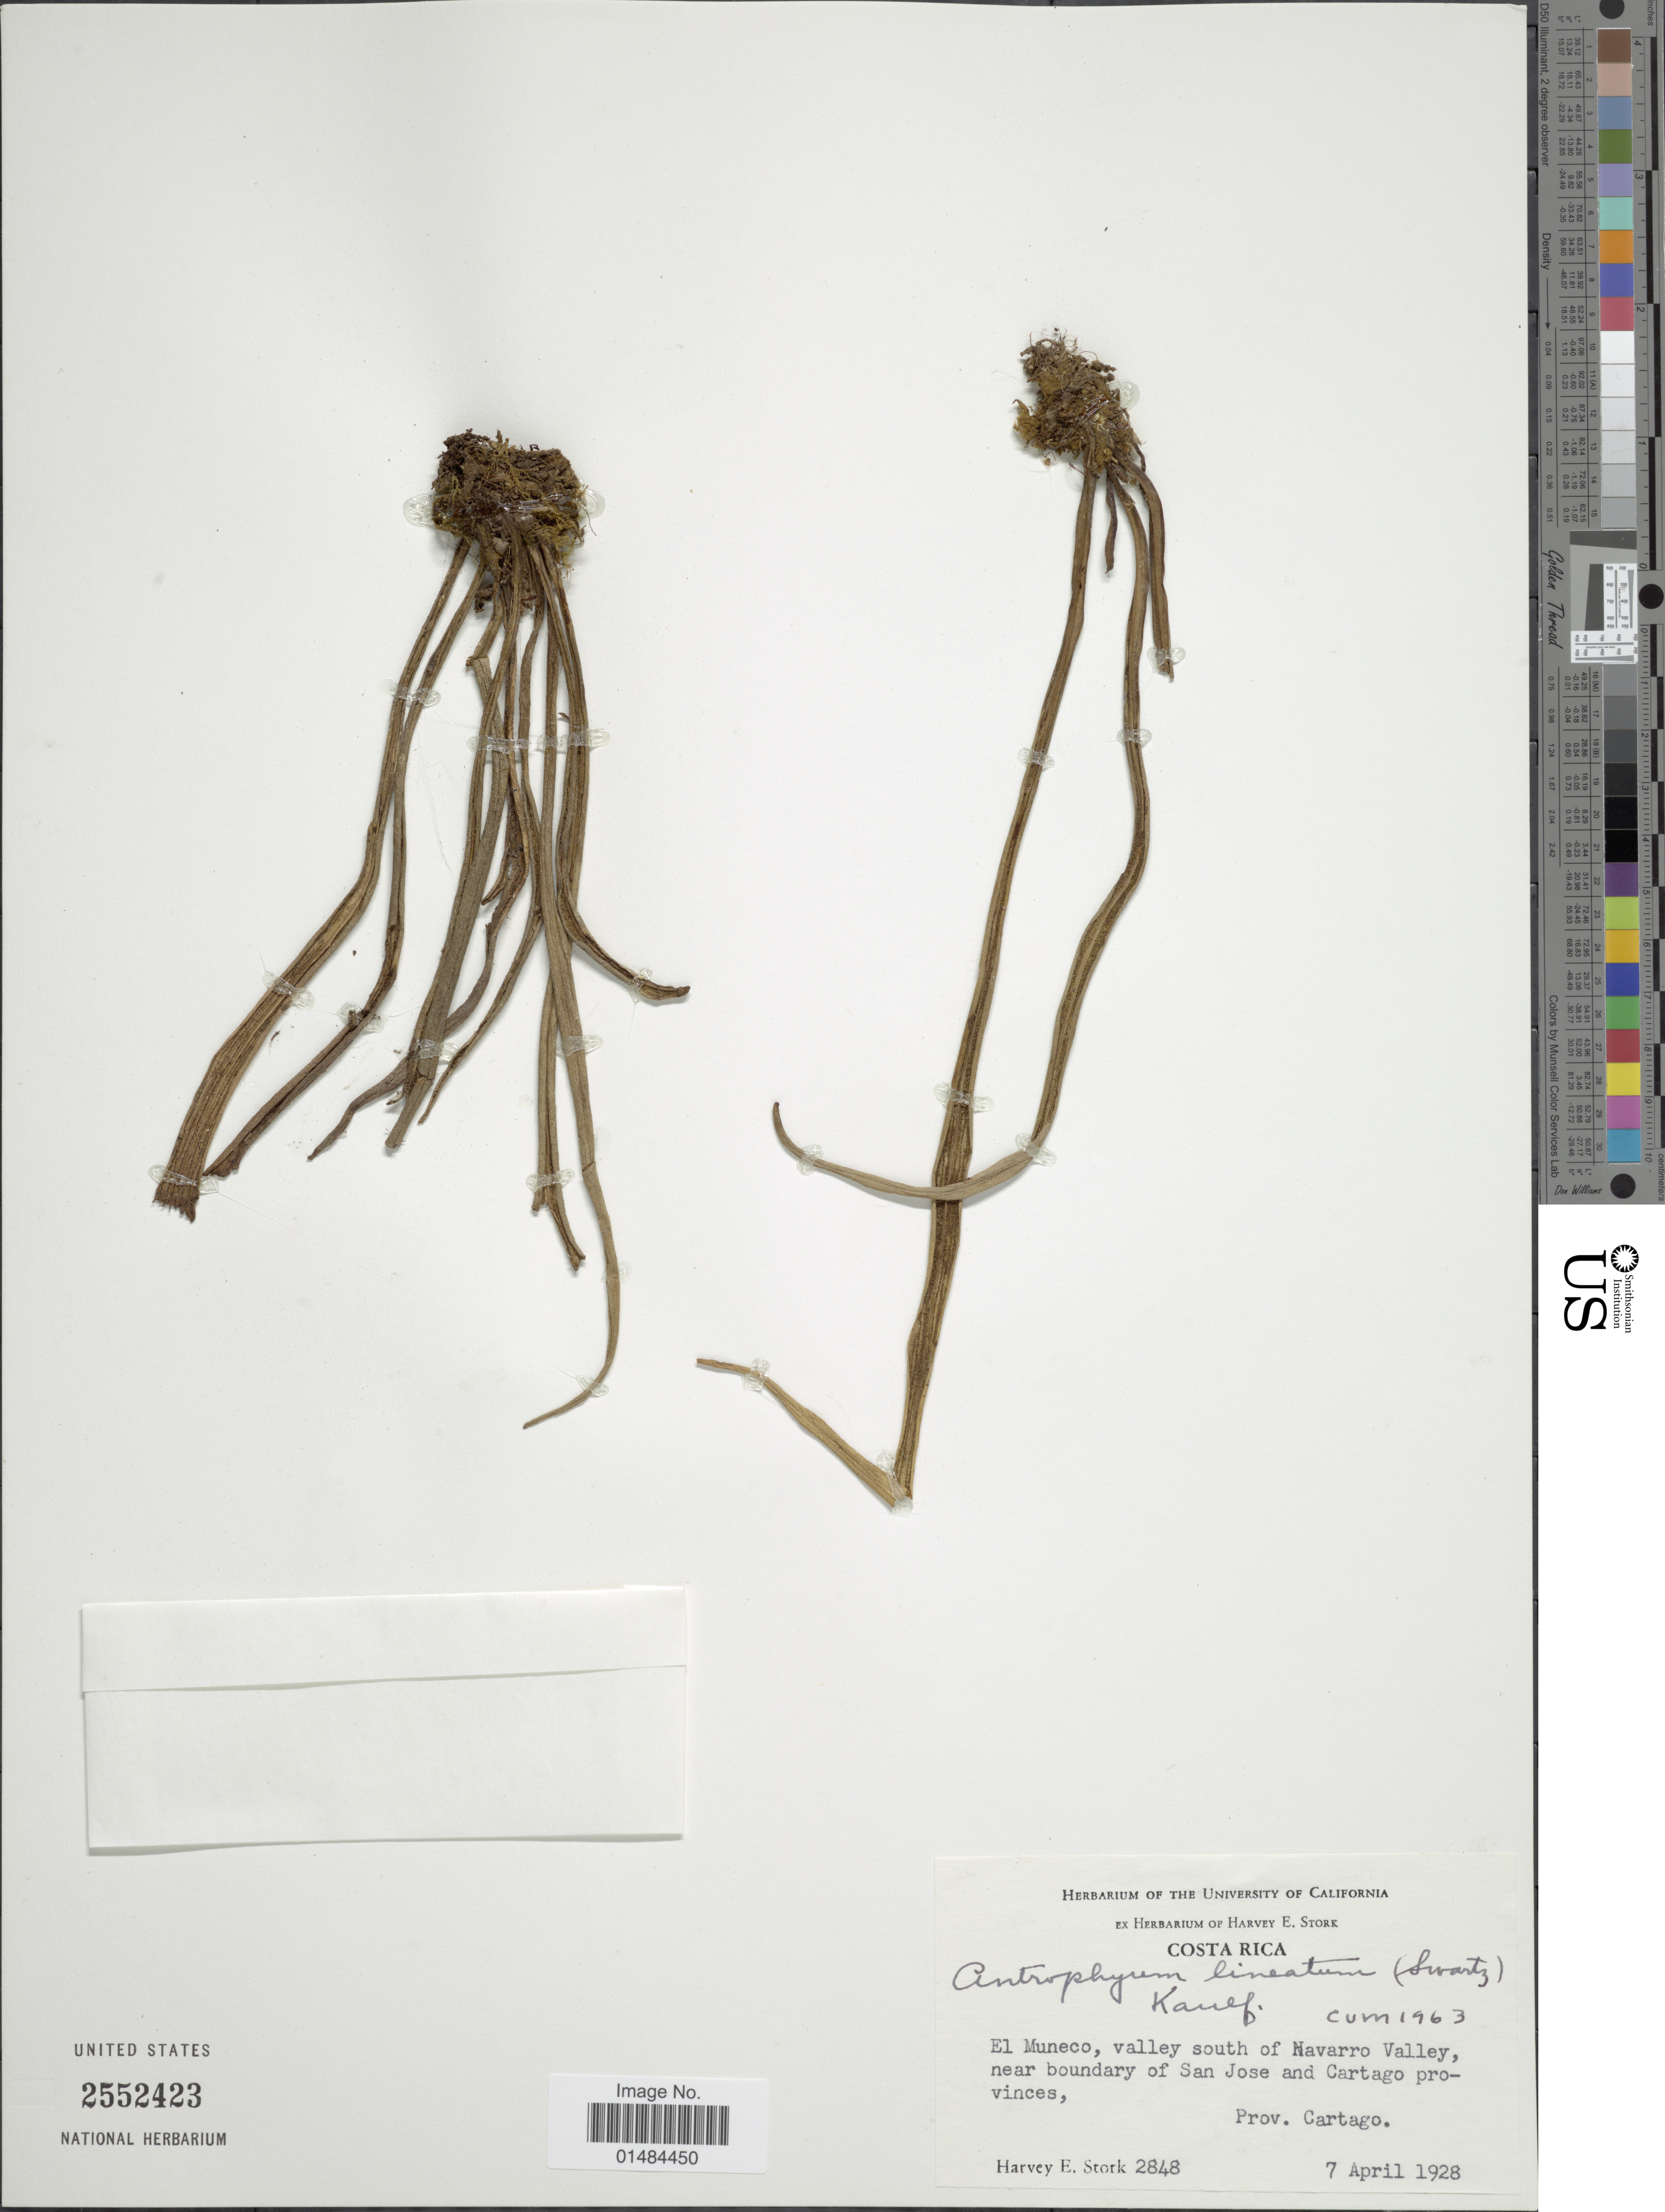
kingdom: Plantae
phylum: Tracheophyta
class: Polypodiopsida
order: Polypodiales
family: Pteridaceae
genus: Polytaenium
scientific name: Polytaenium lineatum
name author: (Sw.) J. Sm.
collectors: H. E. Stork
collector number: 2848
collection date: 1928-04-07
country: Costa Rica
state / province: Cartago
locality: Costa Rica, El Muneco, valley south of Navarro Valley, near boundary of San Jose and Cartago provinces.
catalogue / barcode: US 2552423